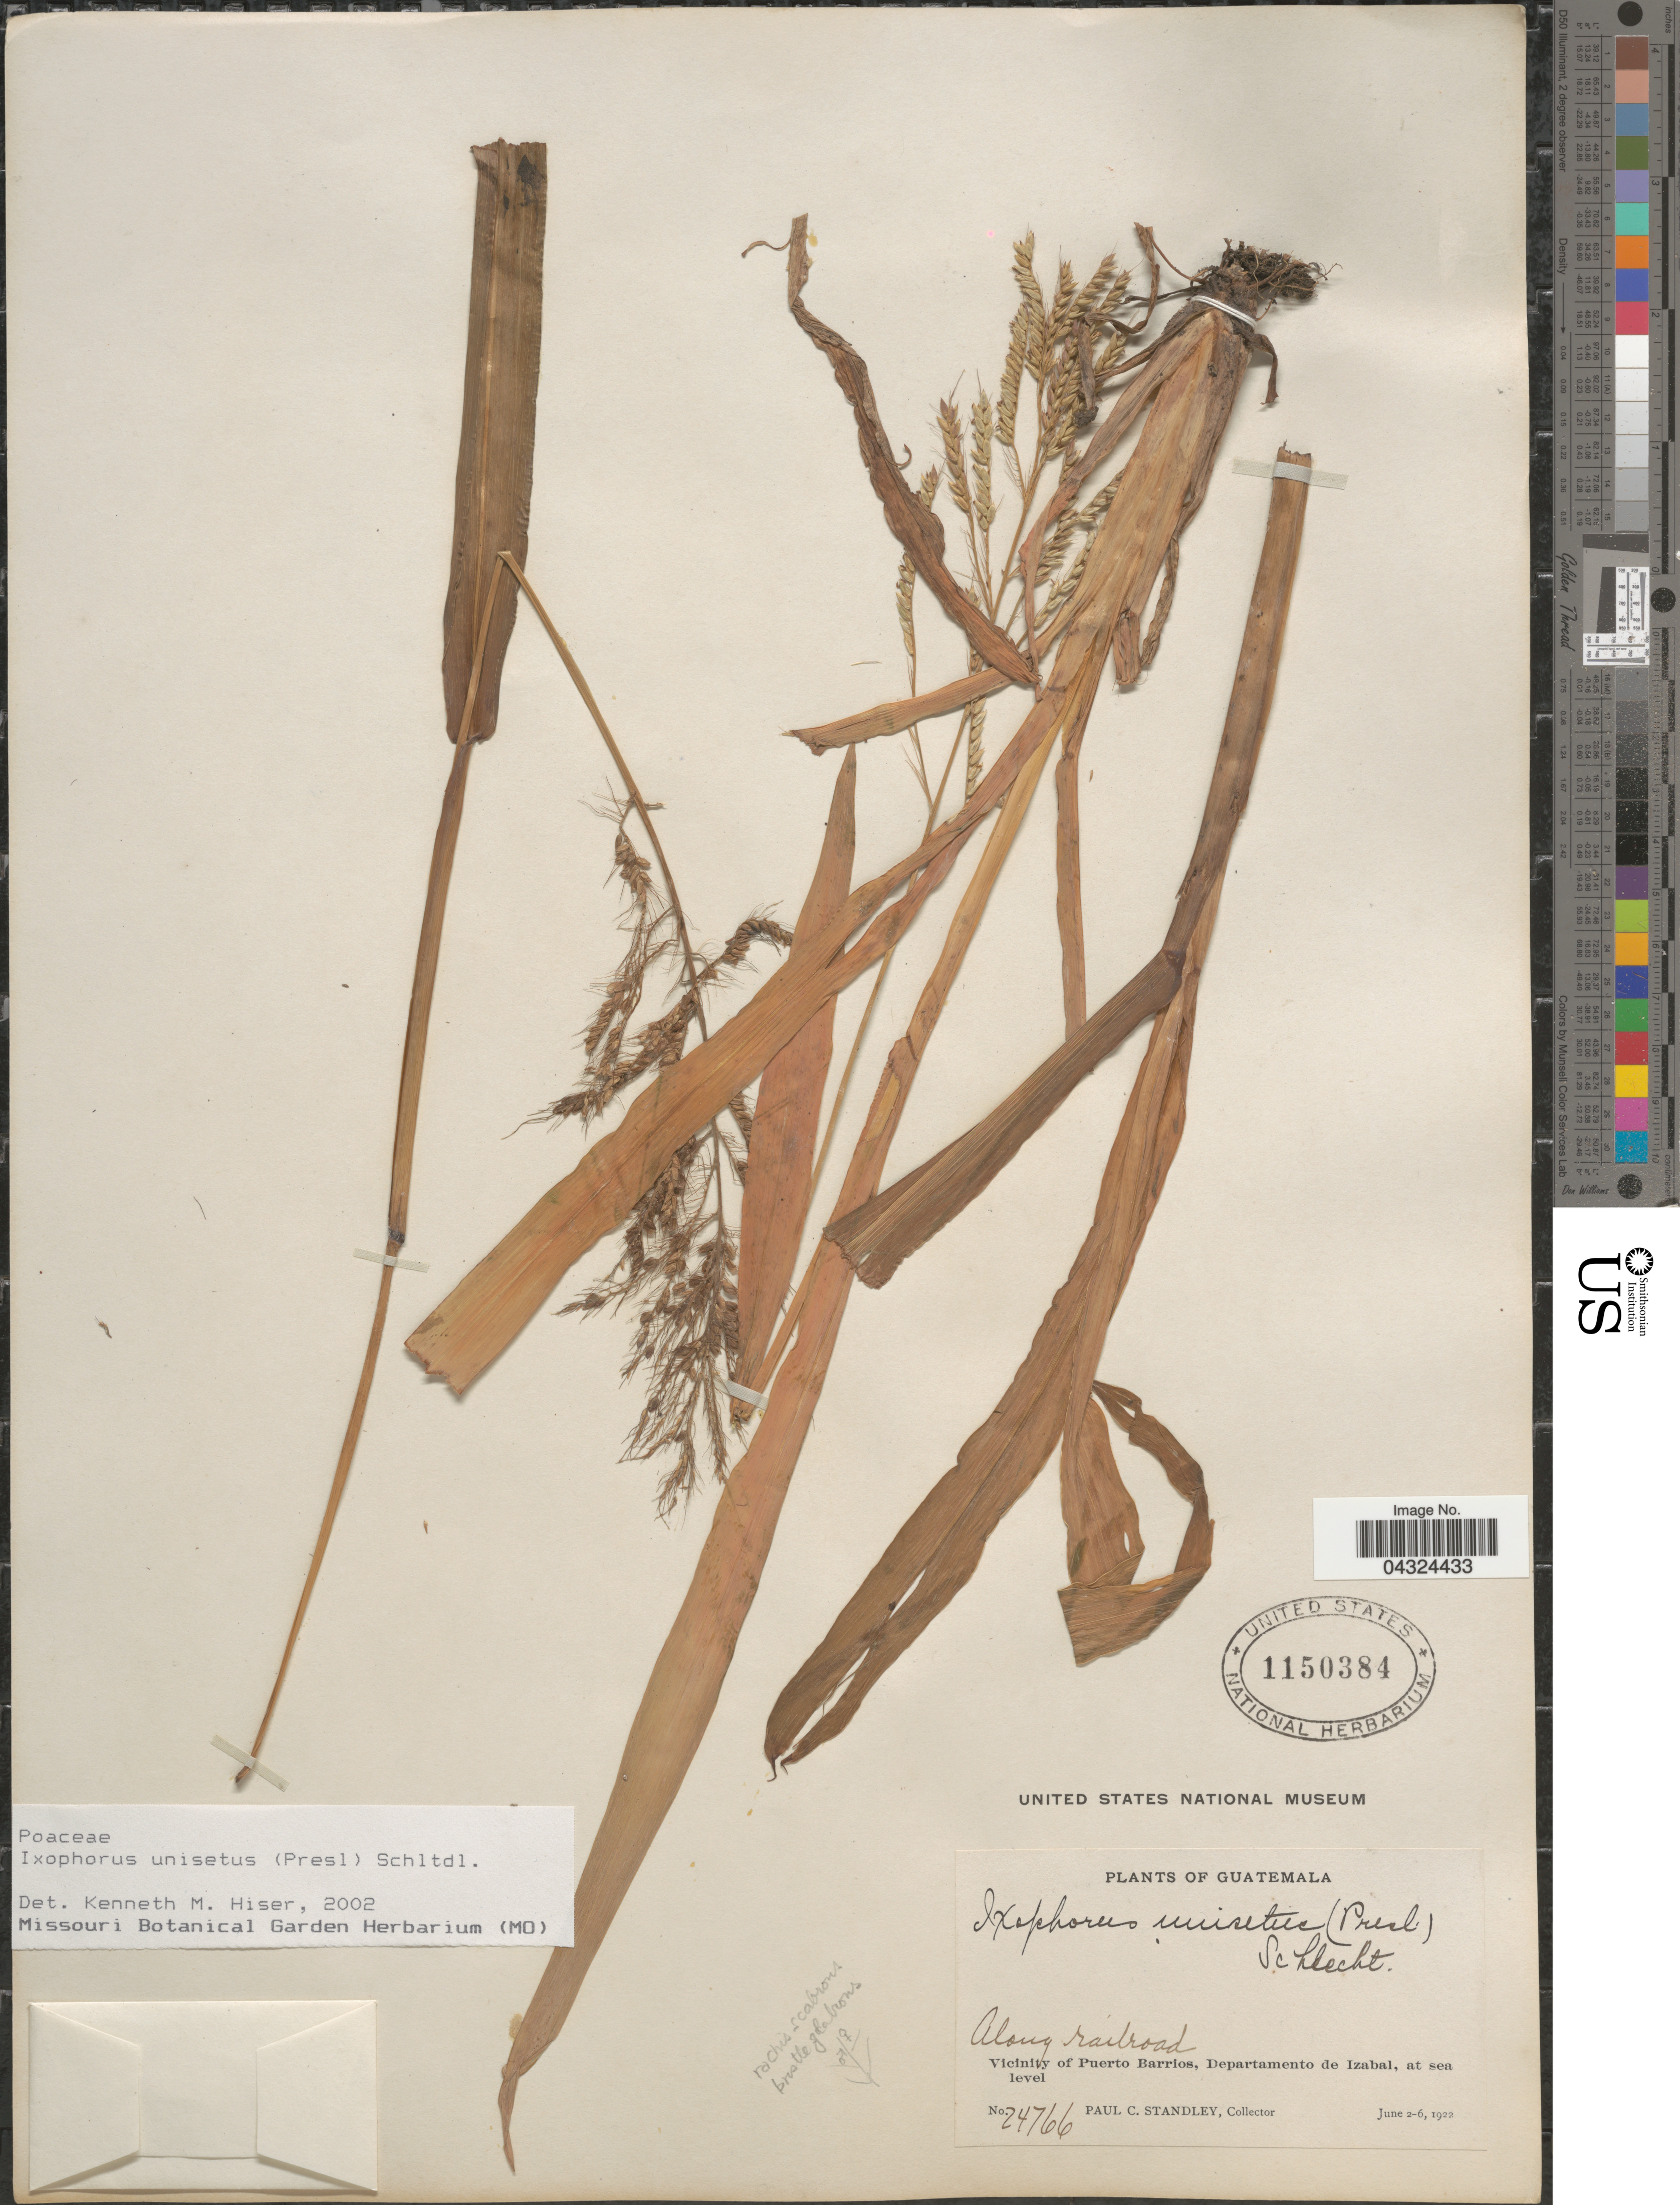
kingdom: Plantae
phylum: Tracheophyta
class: Liliopsida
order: Poales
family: Poaceae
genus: Ixophorus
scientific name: Ixophorus unisetus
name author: (J. Presl) Schltdl.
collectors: P. C. Standley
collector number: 24766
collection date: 1922-06-02/1922-06-06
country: Guatemala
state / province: Izabal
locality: Vicinity of Puerto Barrios, Departamento de Izabal.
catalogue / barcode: US 1150384